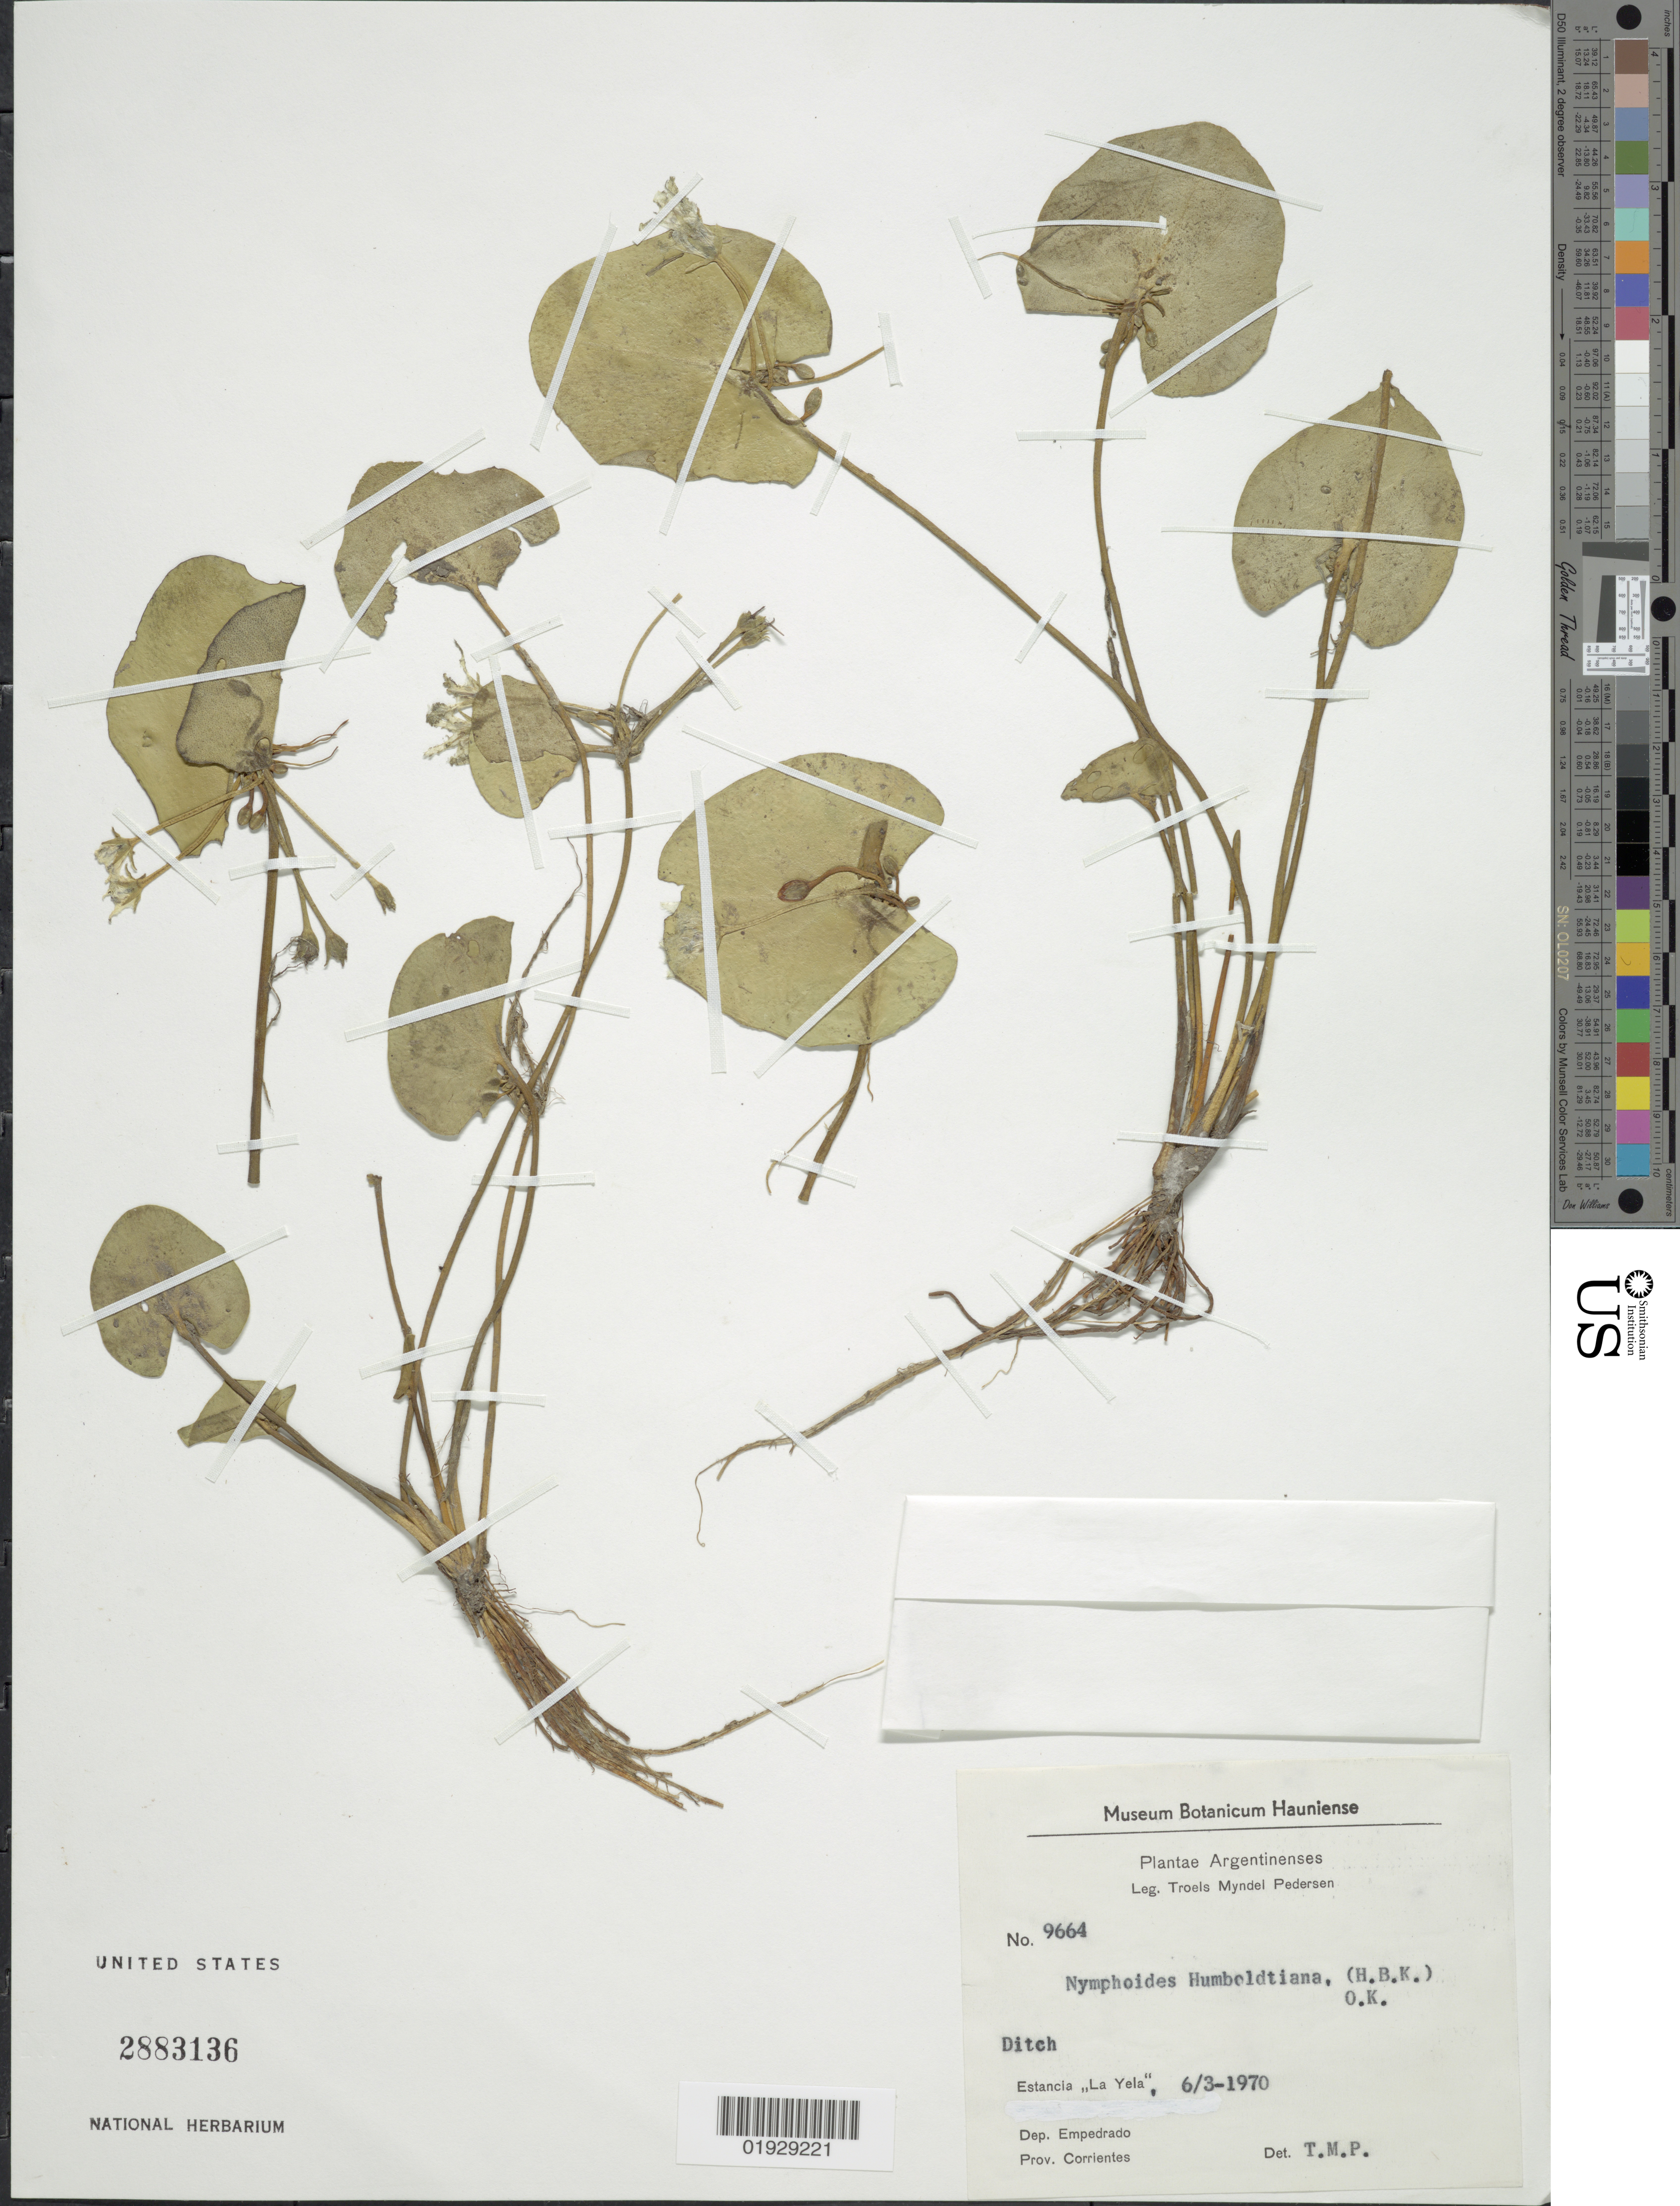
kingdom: Plantae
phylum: Tracheophyta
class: Magnoliopsida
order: Asterales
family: Menyanthaceae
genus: Nymphoides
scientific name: Nymphoides indica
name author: (L.) Kuntze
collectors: T. Pederson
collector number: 9664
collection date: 1970-03-06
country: Argentina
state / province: Corrientes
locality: Estancia "La Yela". Dep. Empedrado.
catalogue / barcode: US 2883136